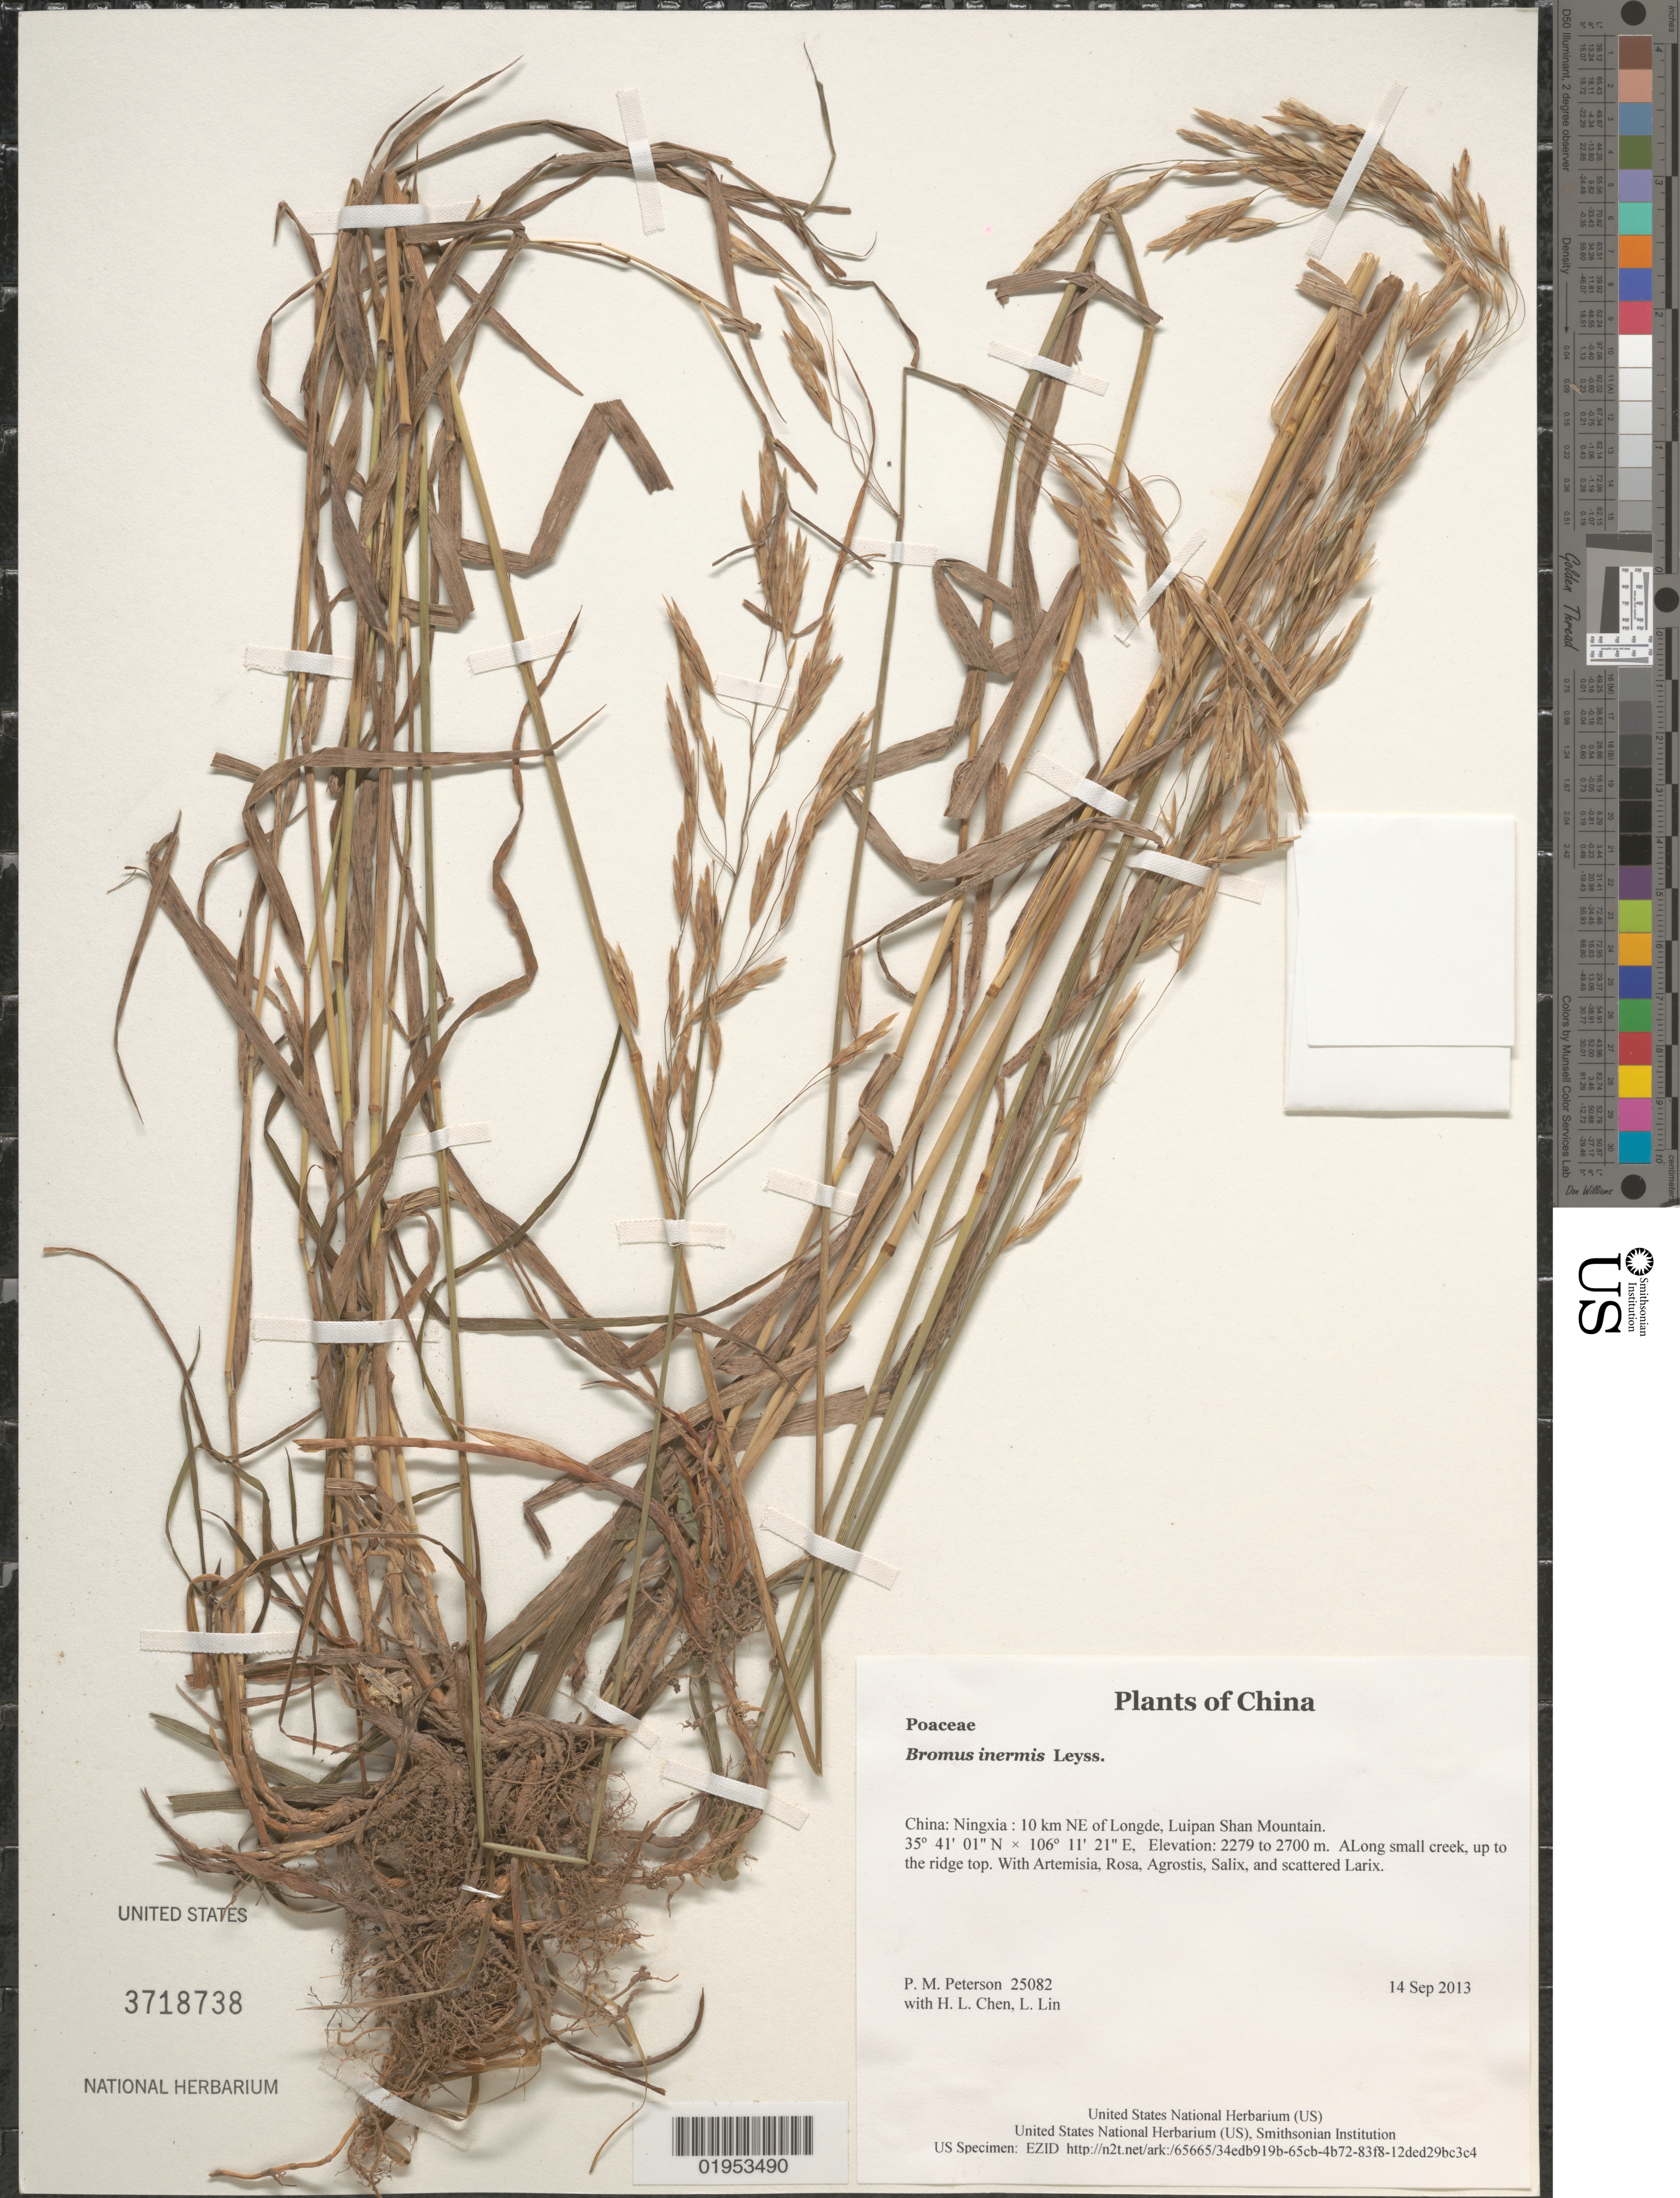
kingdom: Plantae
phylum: Tracheophyta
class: Liliopsida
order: Poales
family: Poaceae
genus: Bromus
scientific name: Bromus inermis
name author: Leyss.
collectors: P. M. Peterson, H. L. Chen & L. Lin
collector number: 25082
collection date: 2013-09-14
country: China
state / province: Ningxia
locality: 10 km NE of Longde, Luipan Shan Mountain.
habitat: ALong small creek, up to the ridge top.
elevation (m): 2279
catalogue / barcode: US 3718738